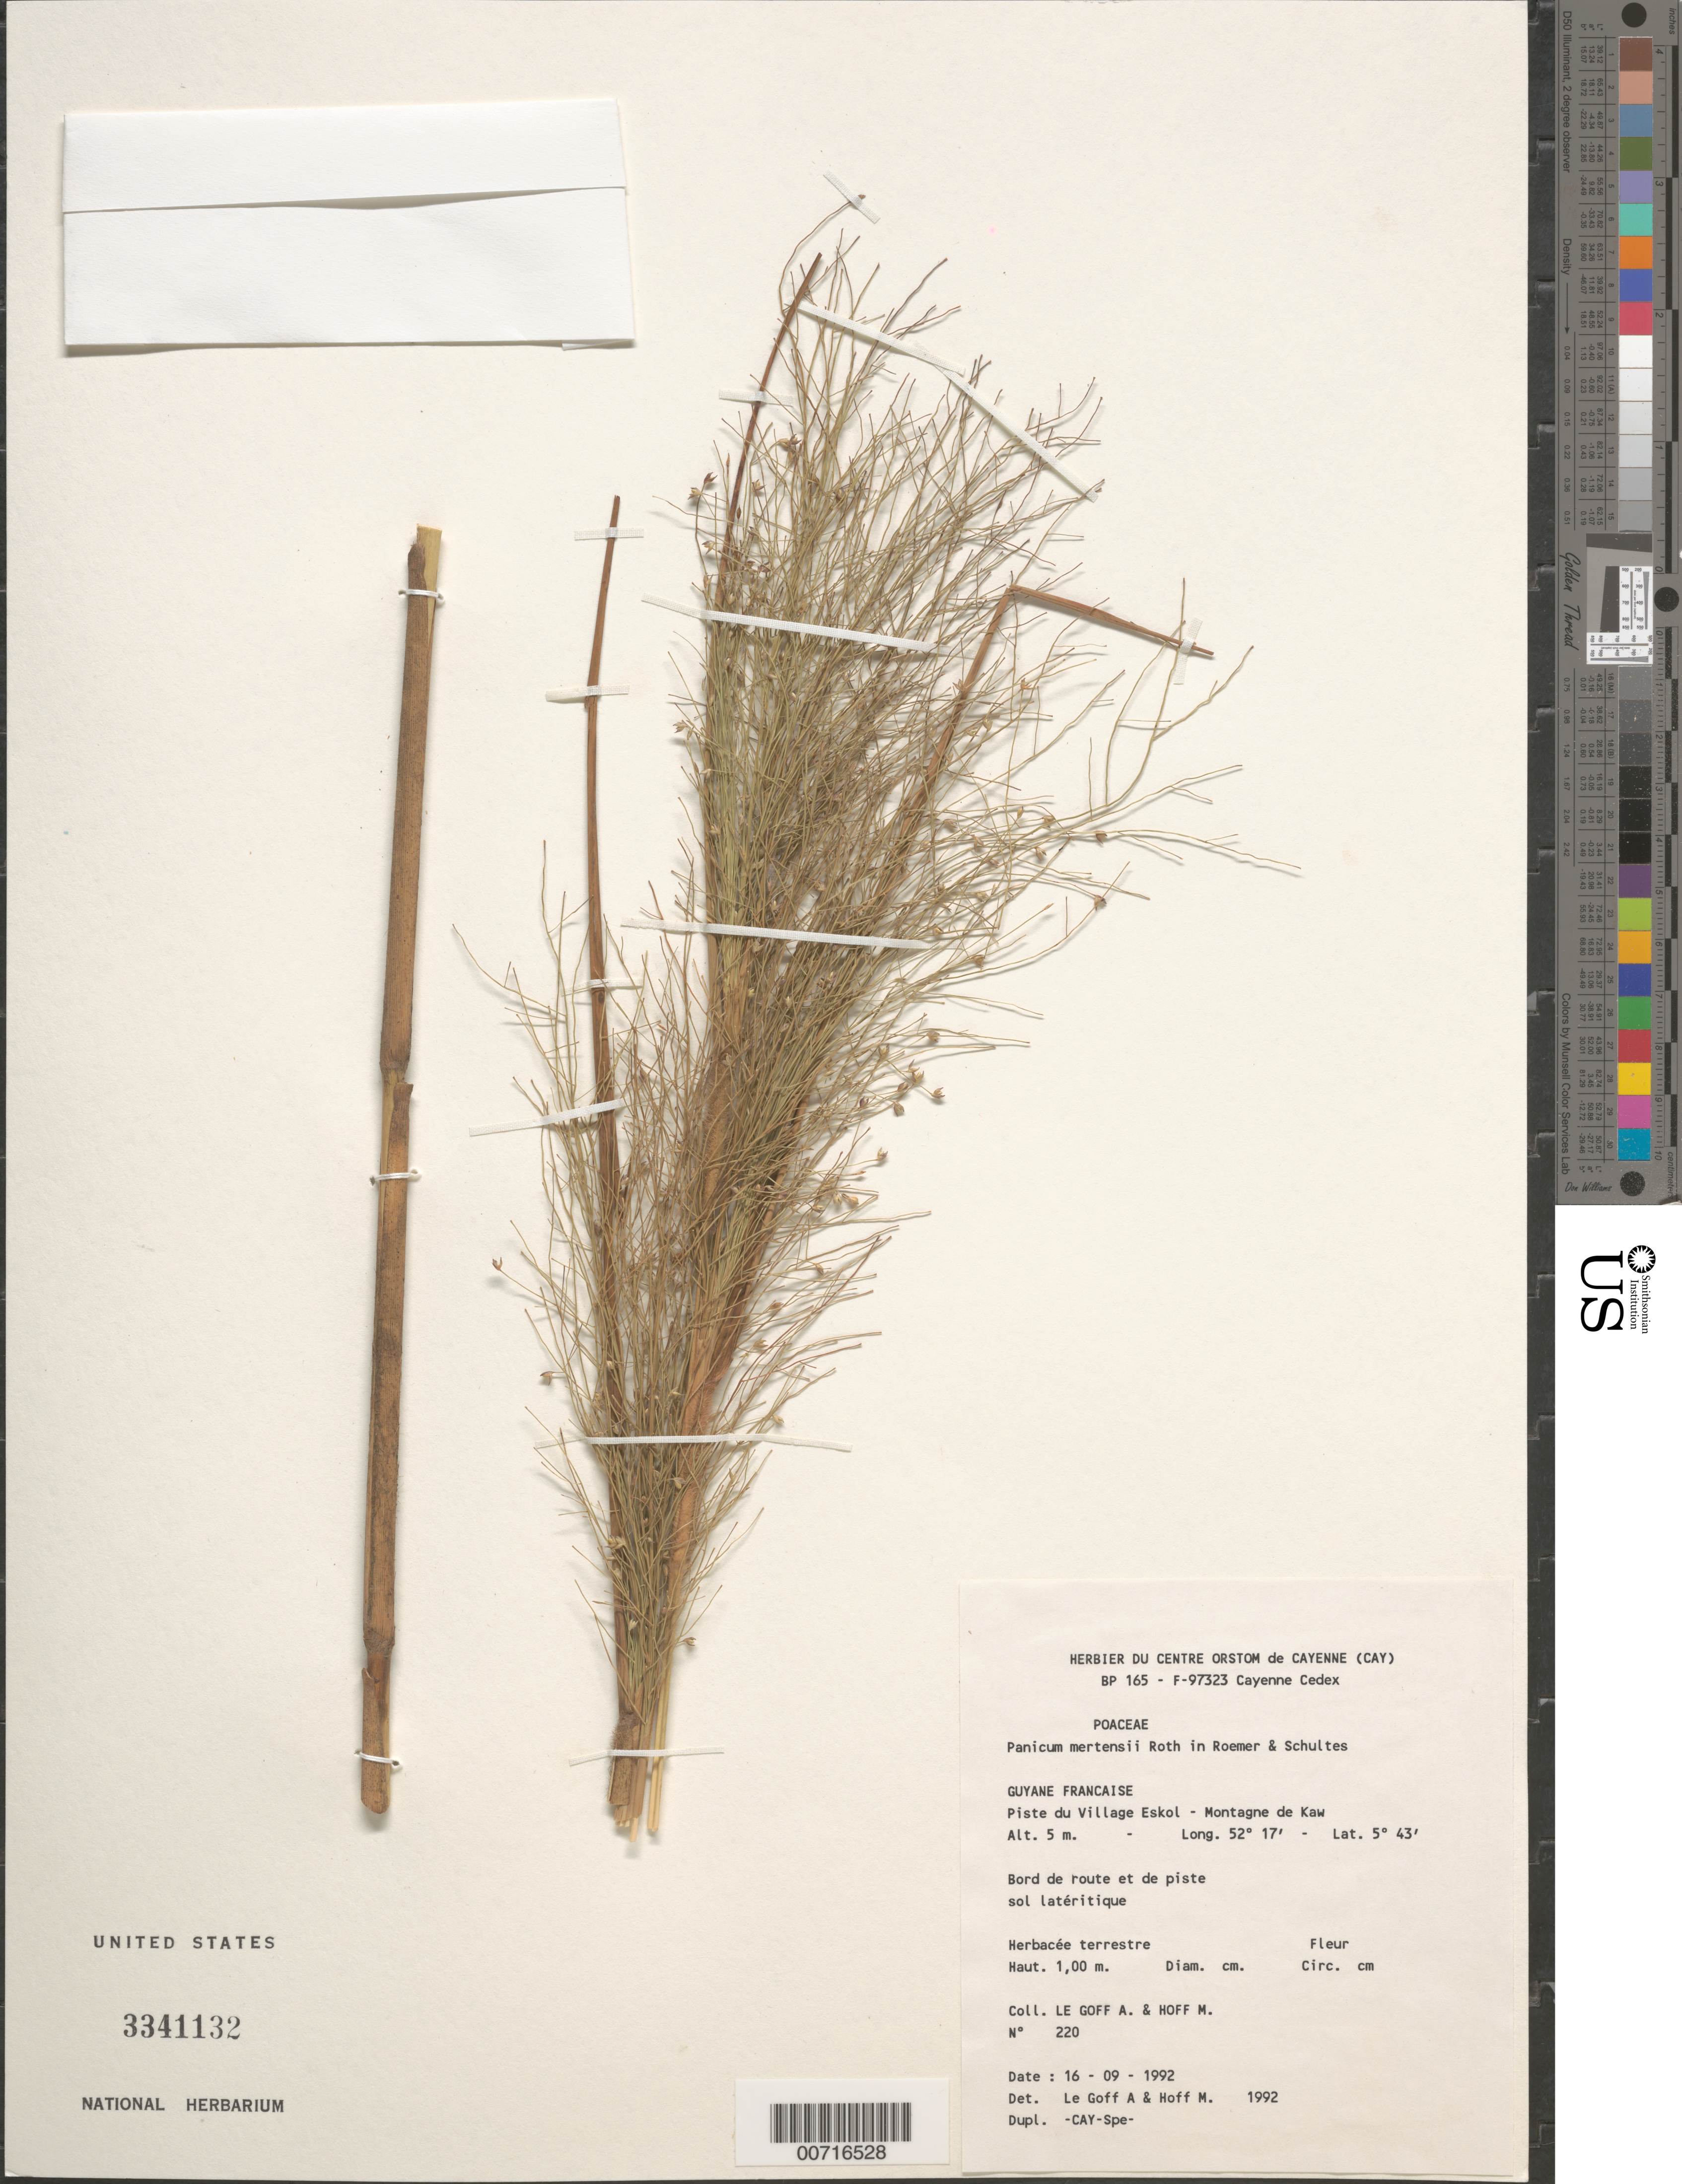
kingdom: Plantae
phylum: Tracheophyta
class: Liliopsida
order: Poales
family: Poaceae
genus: Stephostachys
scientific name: Stephostachys mertensii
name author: (Roth) Zuloaga & Marrone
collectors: A. Le Goff & M. Hoff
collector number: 220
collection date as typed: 16-Sep-92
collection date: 1992-09-16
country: French Guiana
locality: Montagne de Kaw, Piste du Village Eskol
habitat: Bord de route et de piste sol latéritique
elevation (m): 5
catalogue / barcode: US 3341132